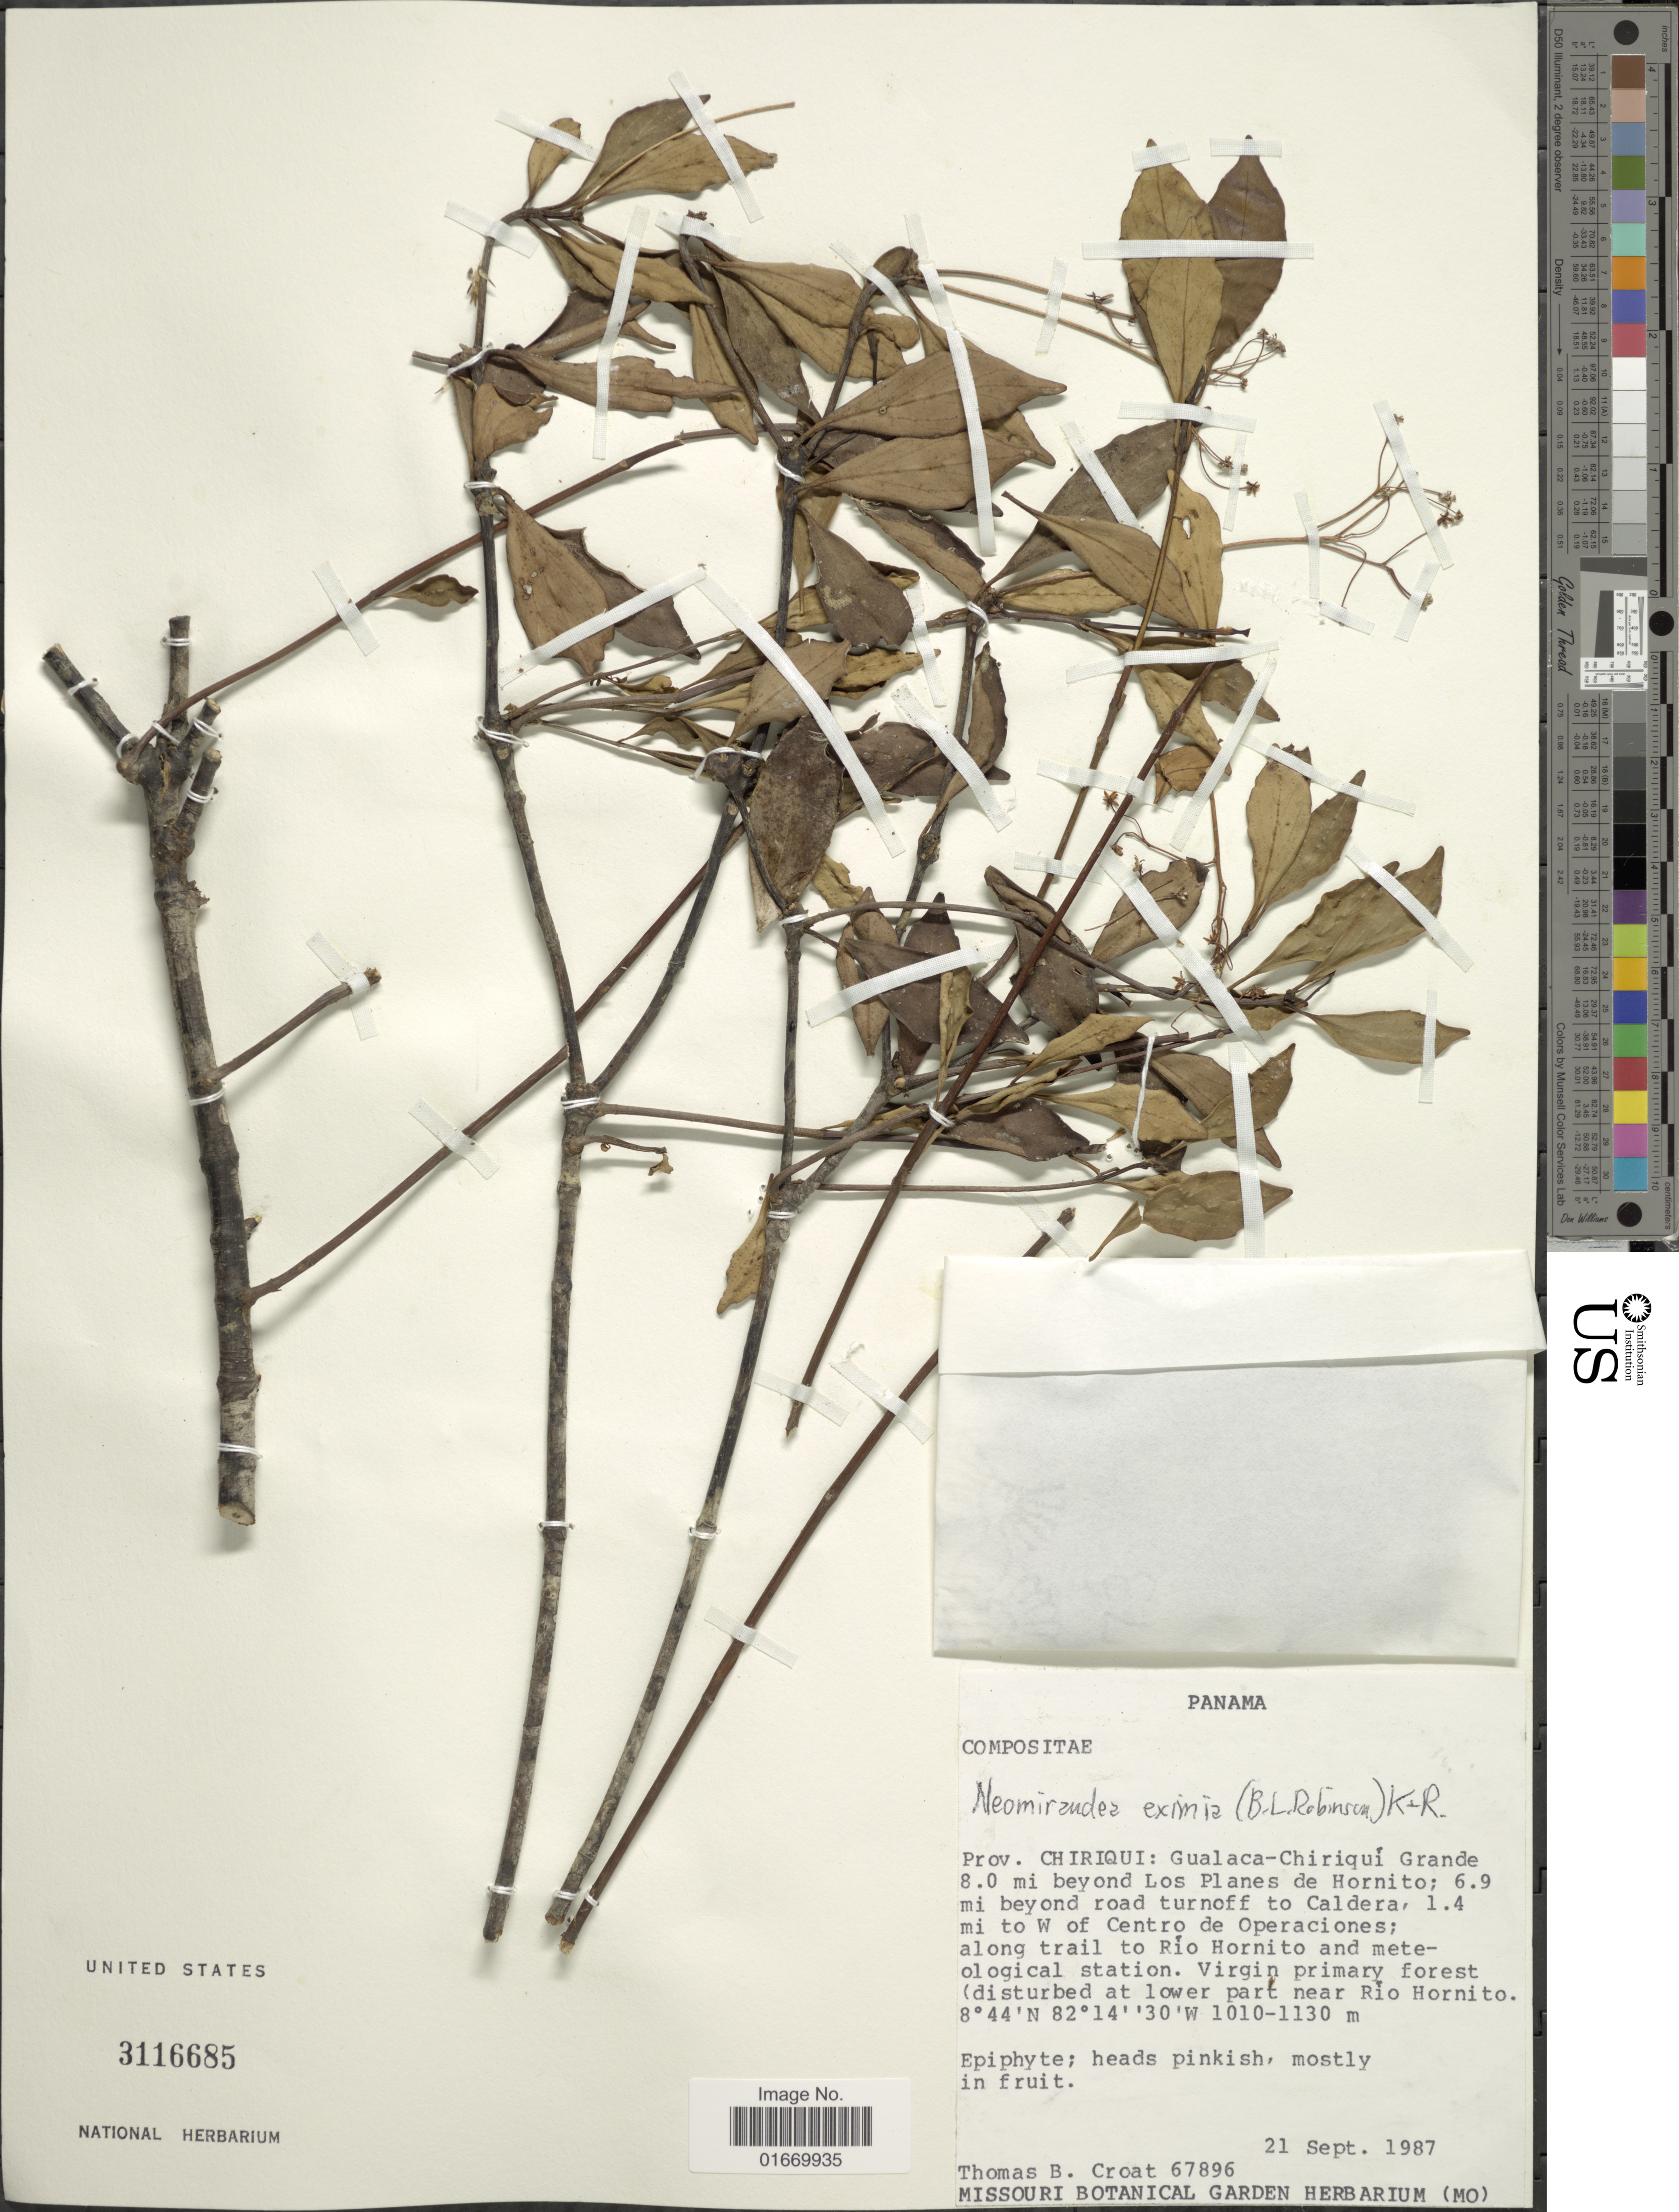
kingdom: Plantae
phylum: Tracheophyta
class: Magnoliopsida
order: Asterales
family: Asteraceae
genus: Neomirandea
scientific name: Neomirandea eximia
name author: (B.L. Rob.) R.M. King & H. Rob.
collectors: T. B. Croat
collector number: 67896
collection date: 1987-09-21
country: Panama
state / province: Chiriqui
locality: Gualaca-Chiriqui Grande 8.0 mi beyond Los Planes de Hornito, 6.9 mi beyond road turnoff to Caldera, 1.4 mi to W of Centro de Operaciones, along trail to Rio Hornito and meteological station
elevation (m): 1010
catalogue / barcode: US 3116685